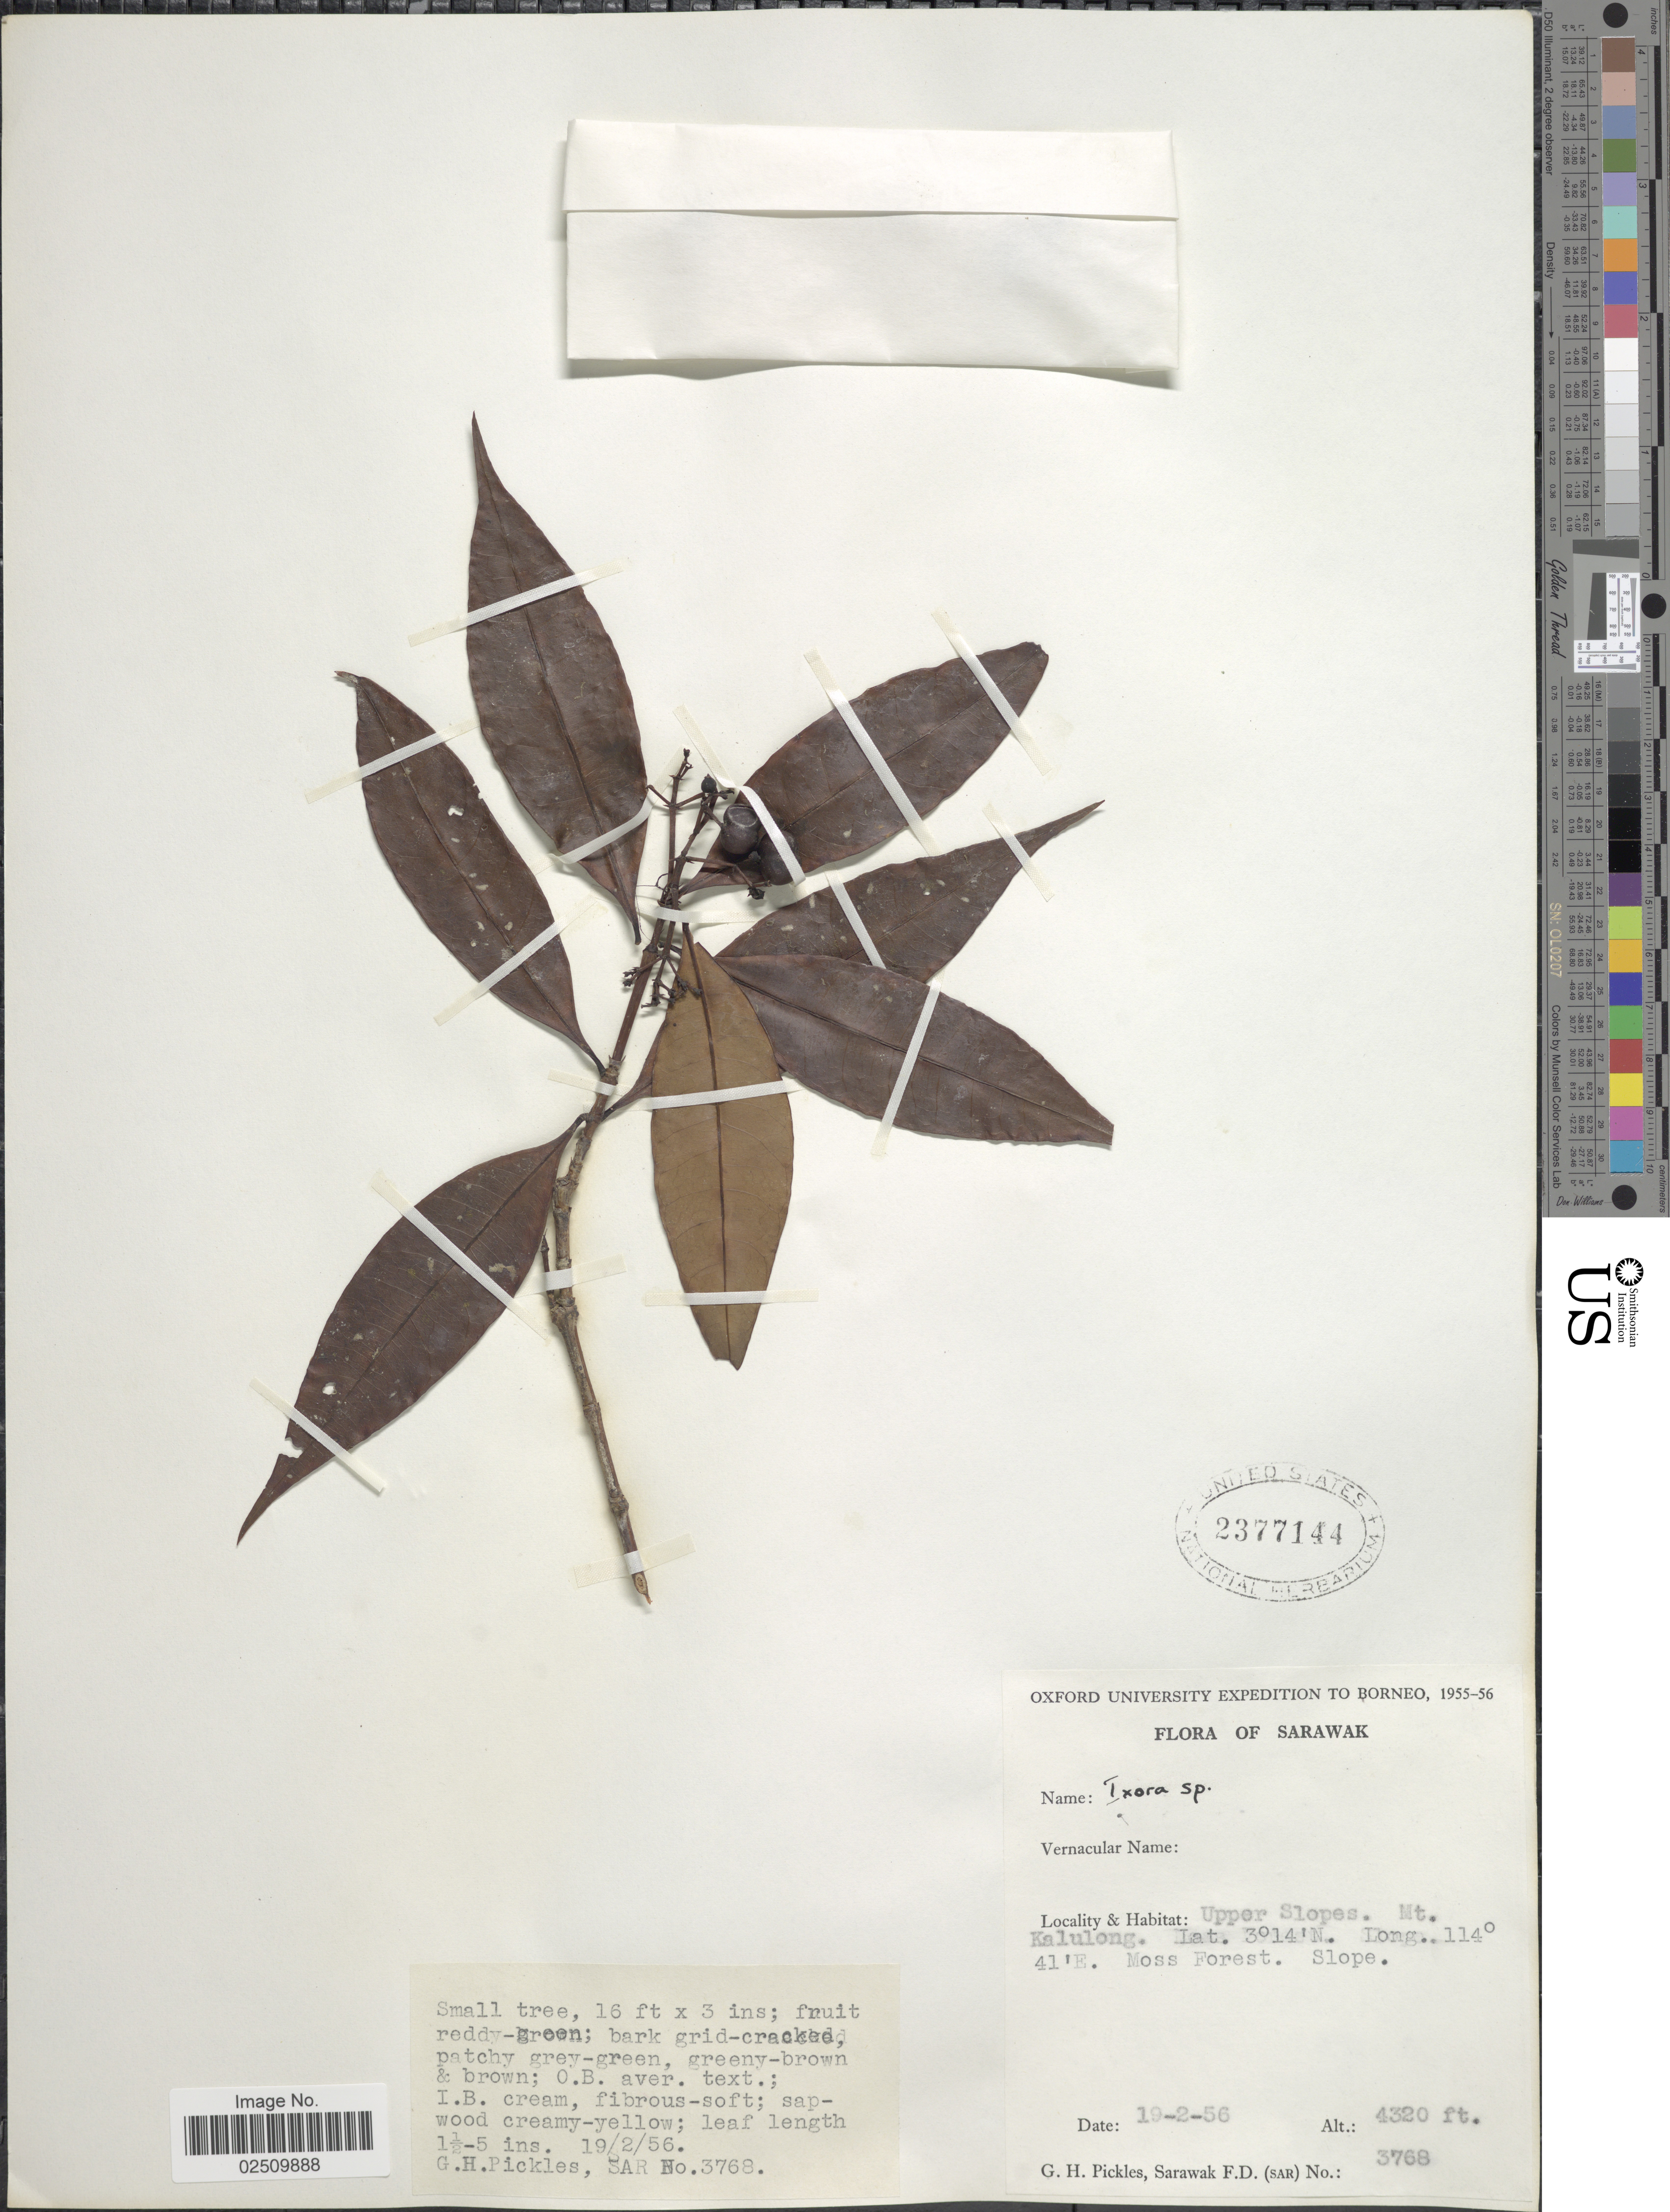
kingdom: Plantae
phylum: Tracheophyta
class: Magnoliopsida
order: Gentianales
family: Rubiaceae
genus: Ixora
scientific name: Ixora sp.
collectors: G. Pickles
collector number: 3768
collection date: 1956-02-19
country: Malaysia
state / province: Sarawak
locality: Borneo. Upper Slopes. Mt. Kalulong. Moss Forest. Slope.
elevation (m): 1317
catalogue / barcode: US 2377144